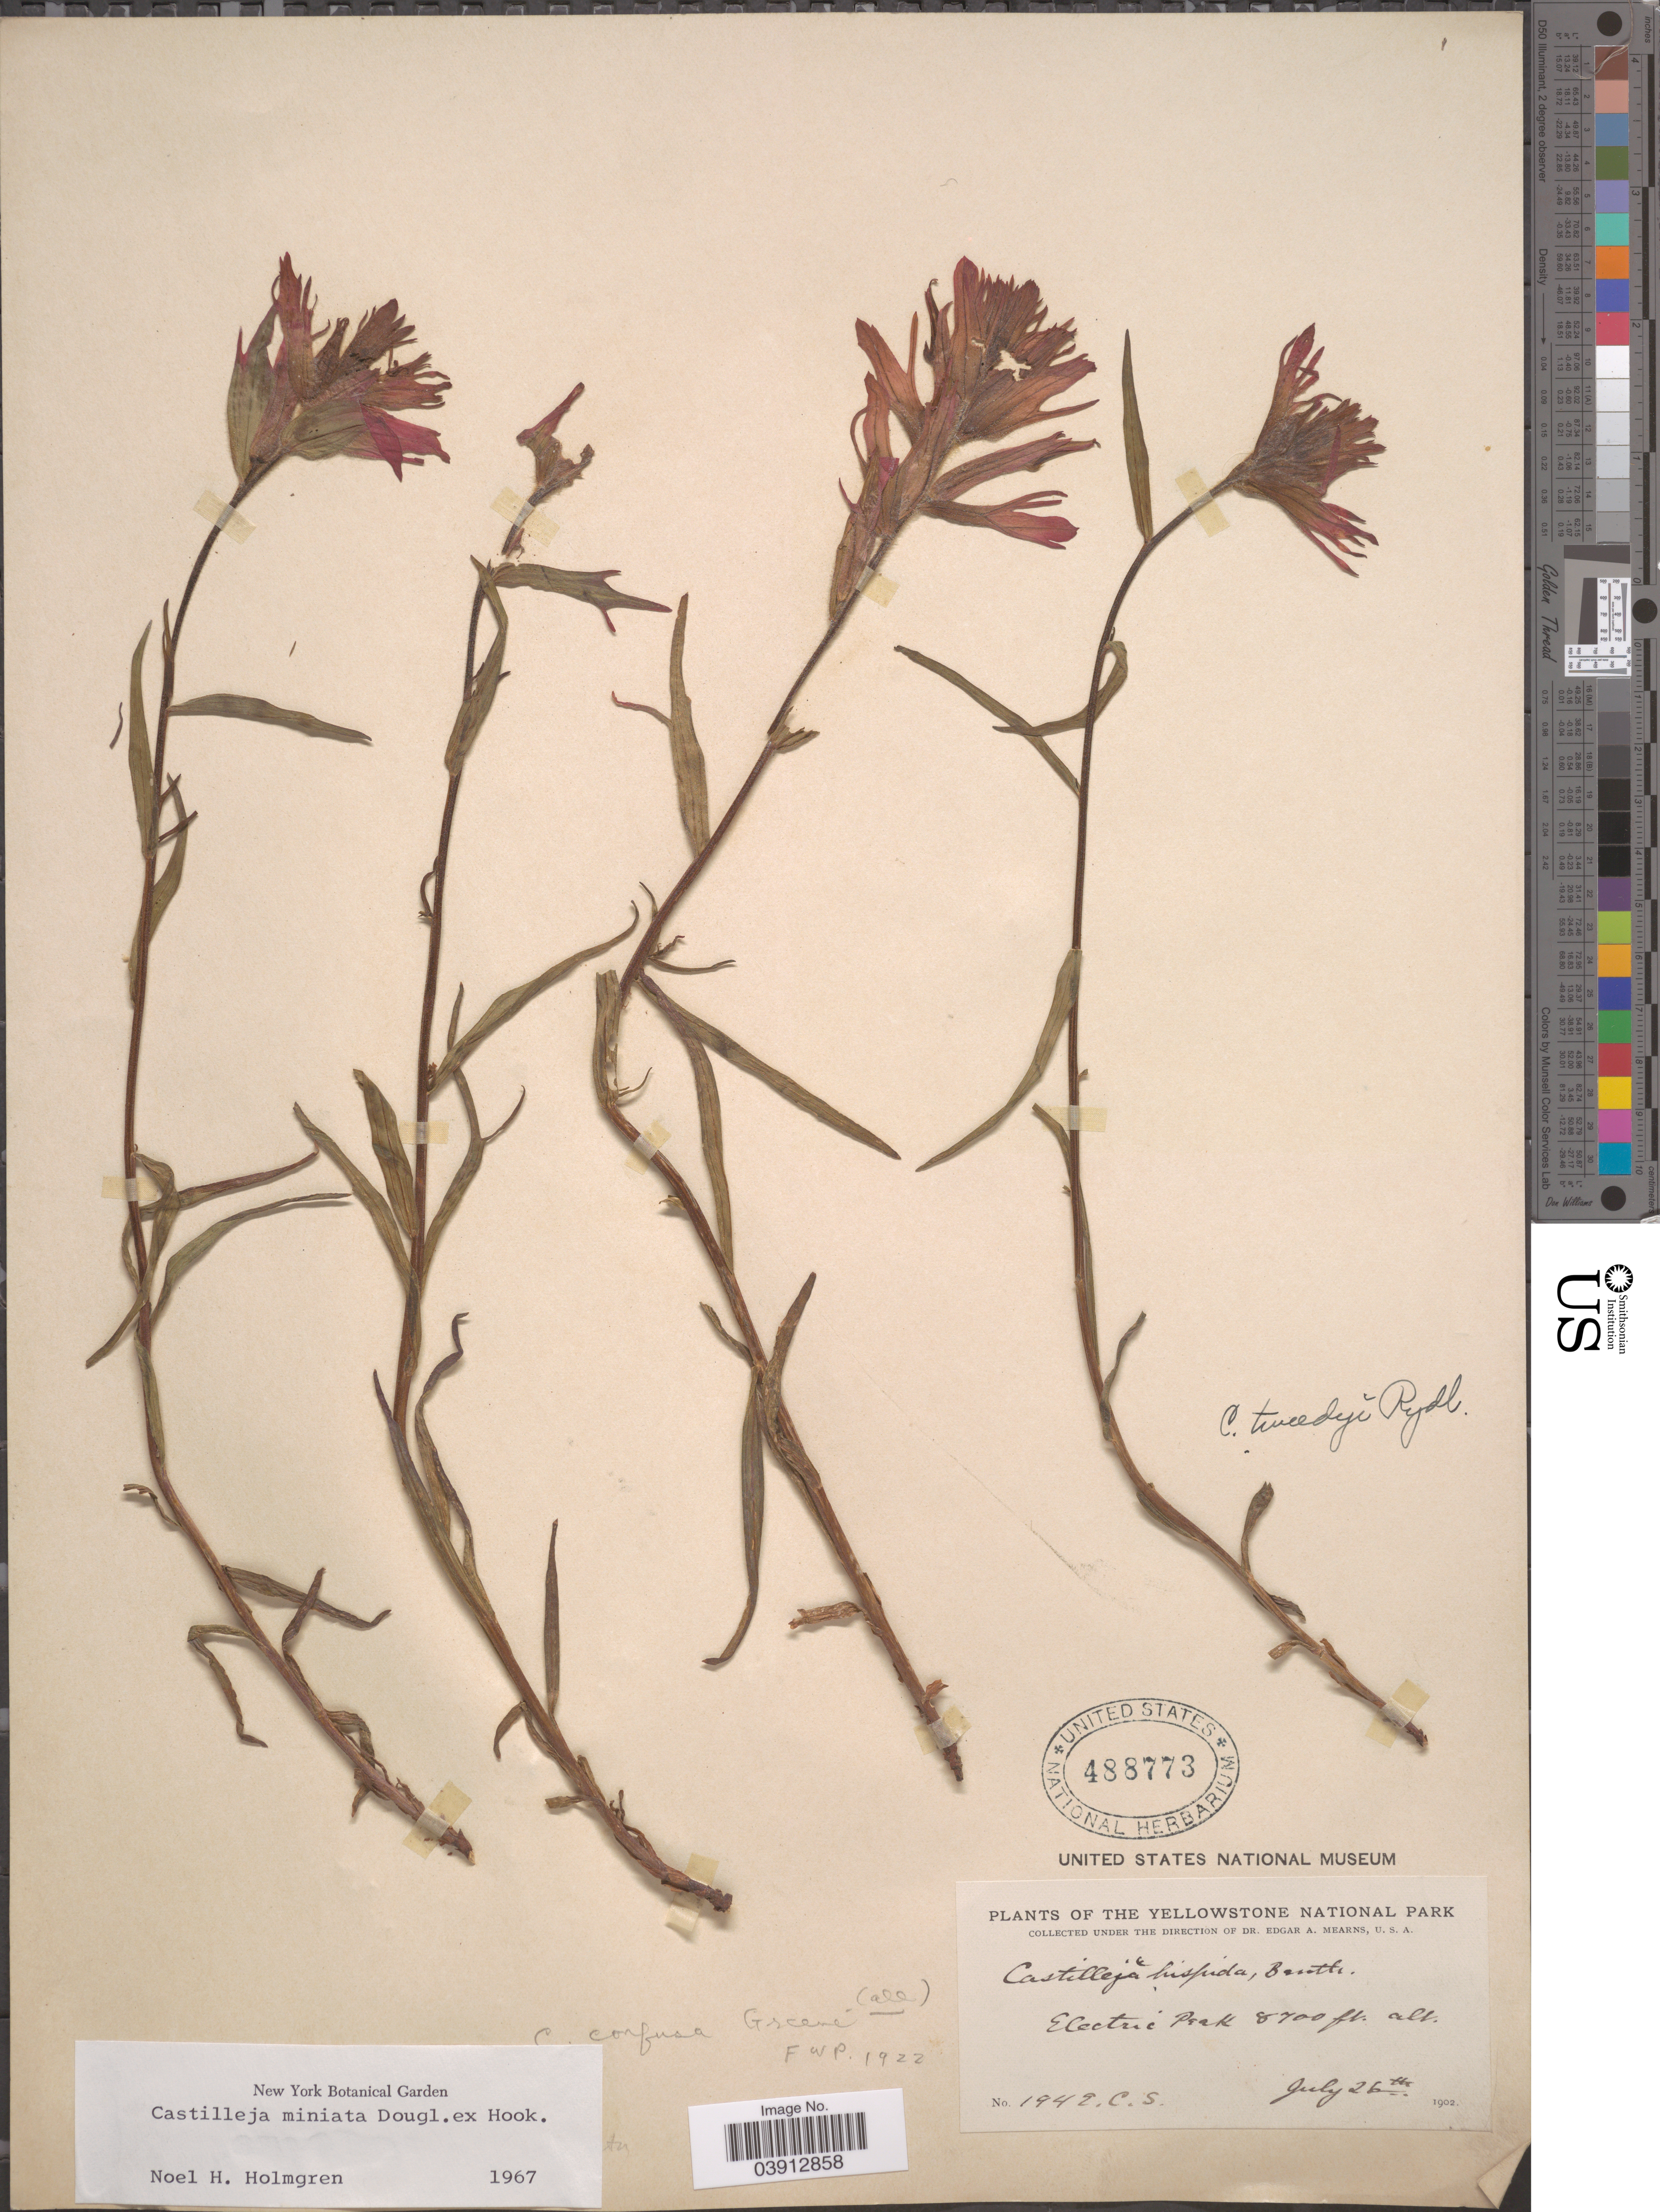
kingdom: Plantae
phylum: Tracheophyta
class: Magnoliopsida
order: Lamiales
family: Orobanchaceae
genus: Castilleja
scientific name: Castilleja miniata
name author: Douglas ex Hook.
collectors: E. C. Smith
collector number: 194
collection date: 1902-07-26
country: United States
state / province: Montana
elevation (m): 2652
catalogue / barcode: US 488773